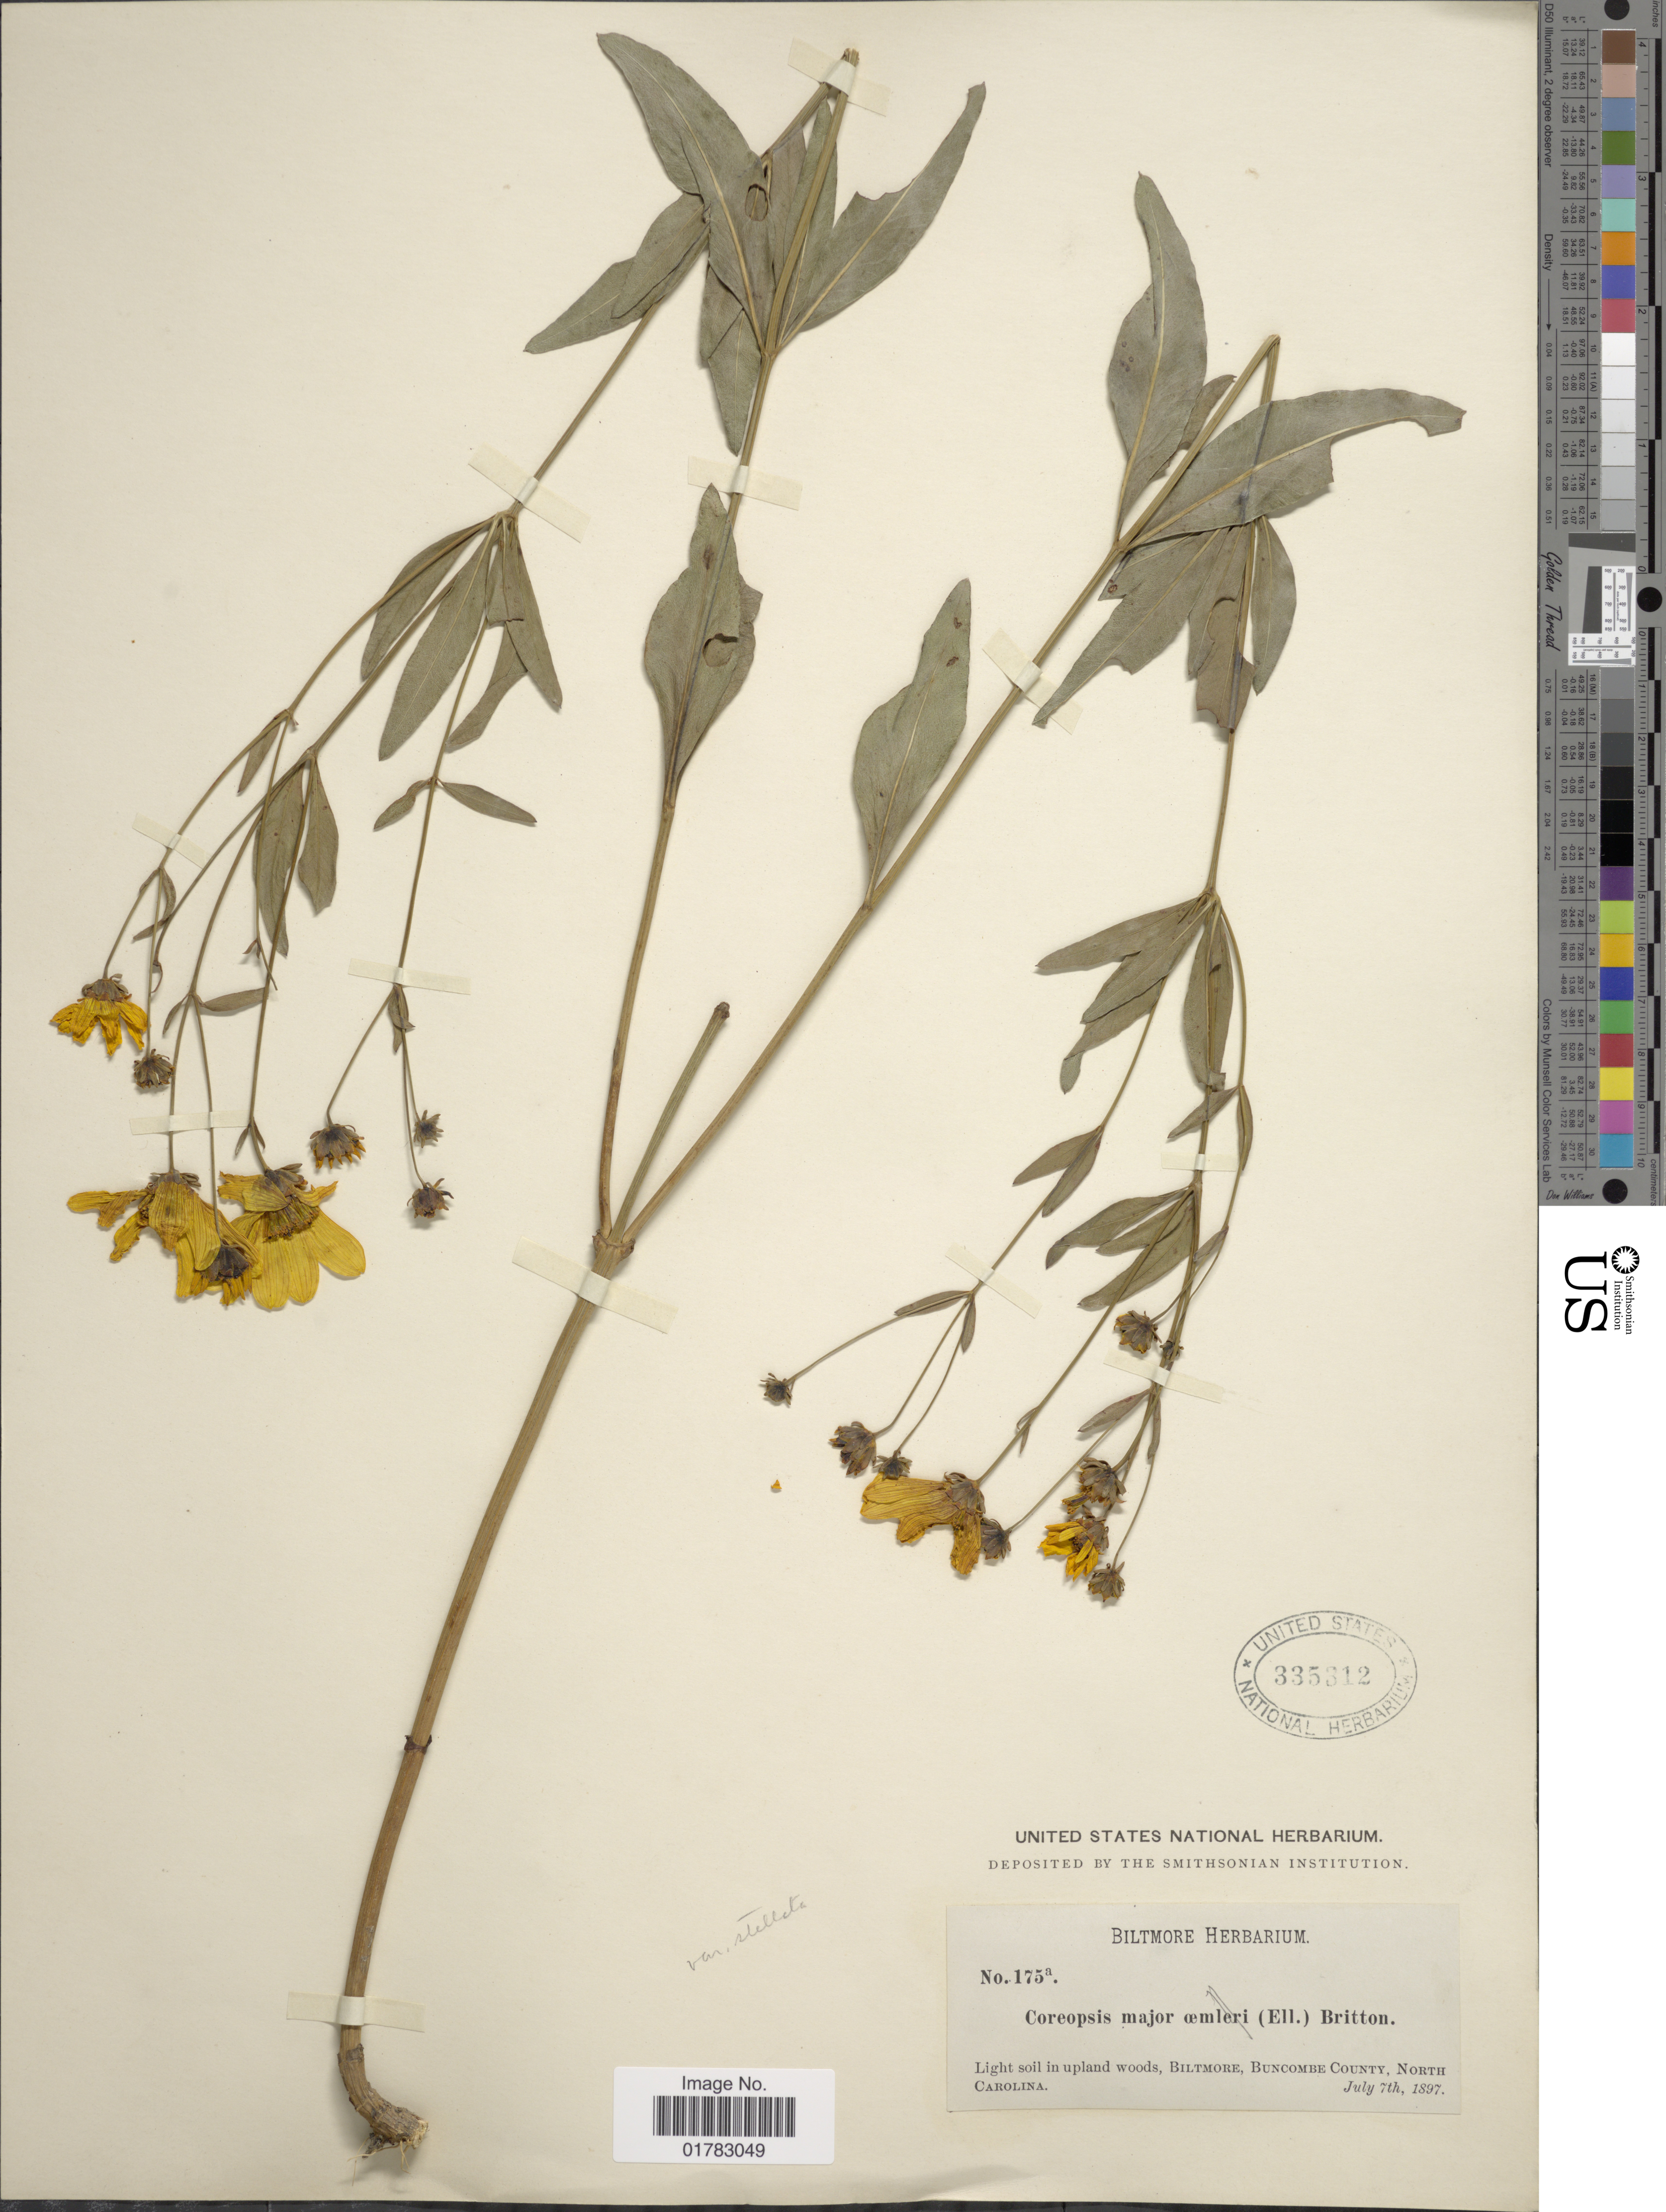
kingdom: Plantae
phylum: Tracheophyta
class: Magnoliopsida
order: Asterales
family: Asteraceae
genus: Coreopsis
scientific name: Coreopsis major var. stellata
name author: (Nutt.) Torr. & A. Gray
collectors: ex herb. Biltmore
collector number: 175a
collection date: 1897-07-07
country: United States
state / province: North Carolina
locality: Light soil in upland woods, Biltmore, Buncombe County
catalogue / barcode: US 335312